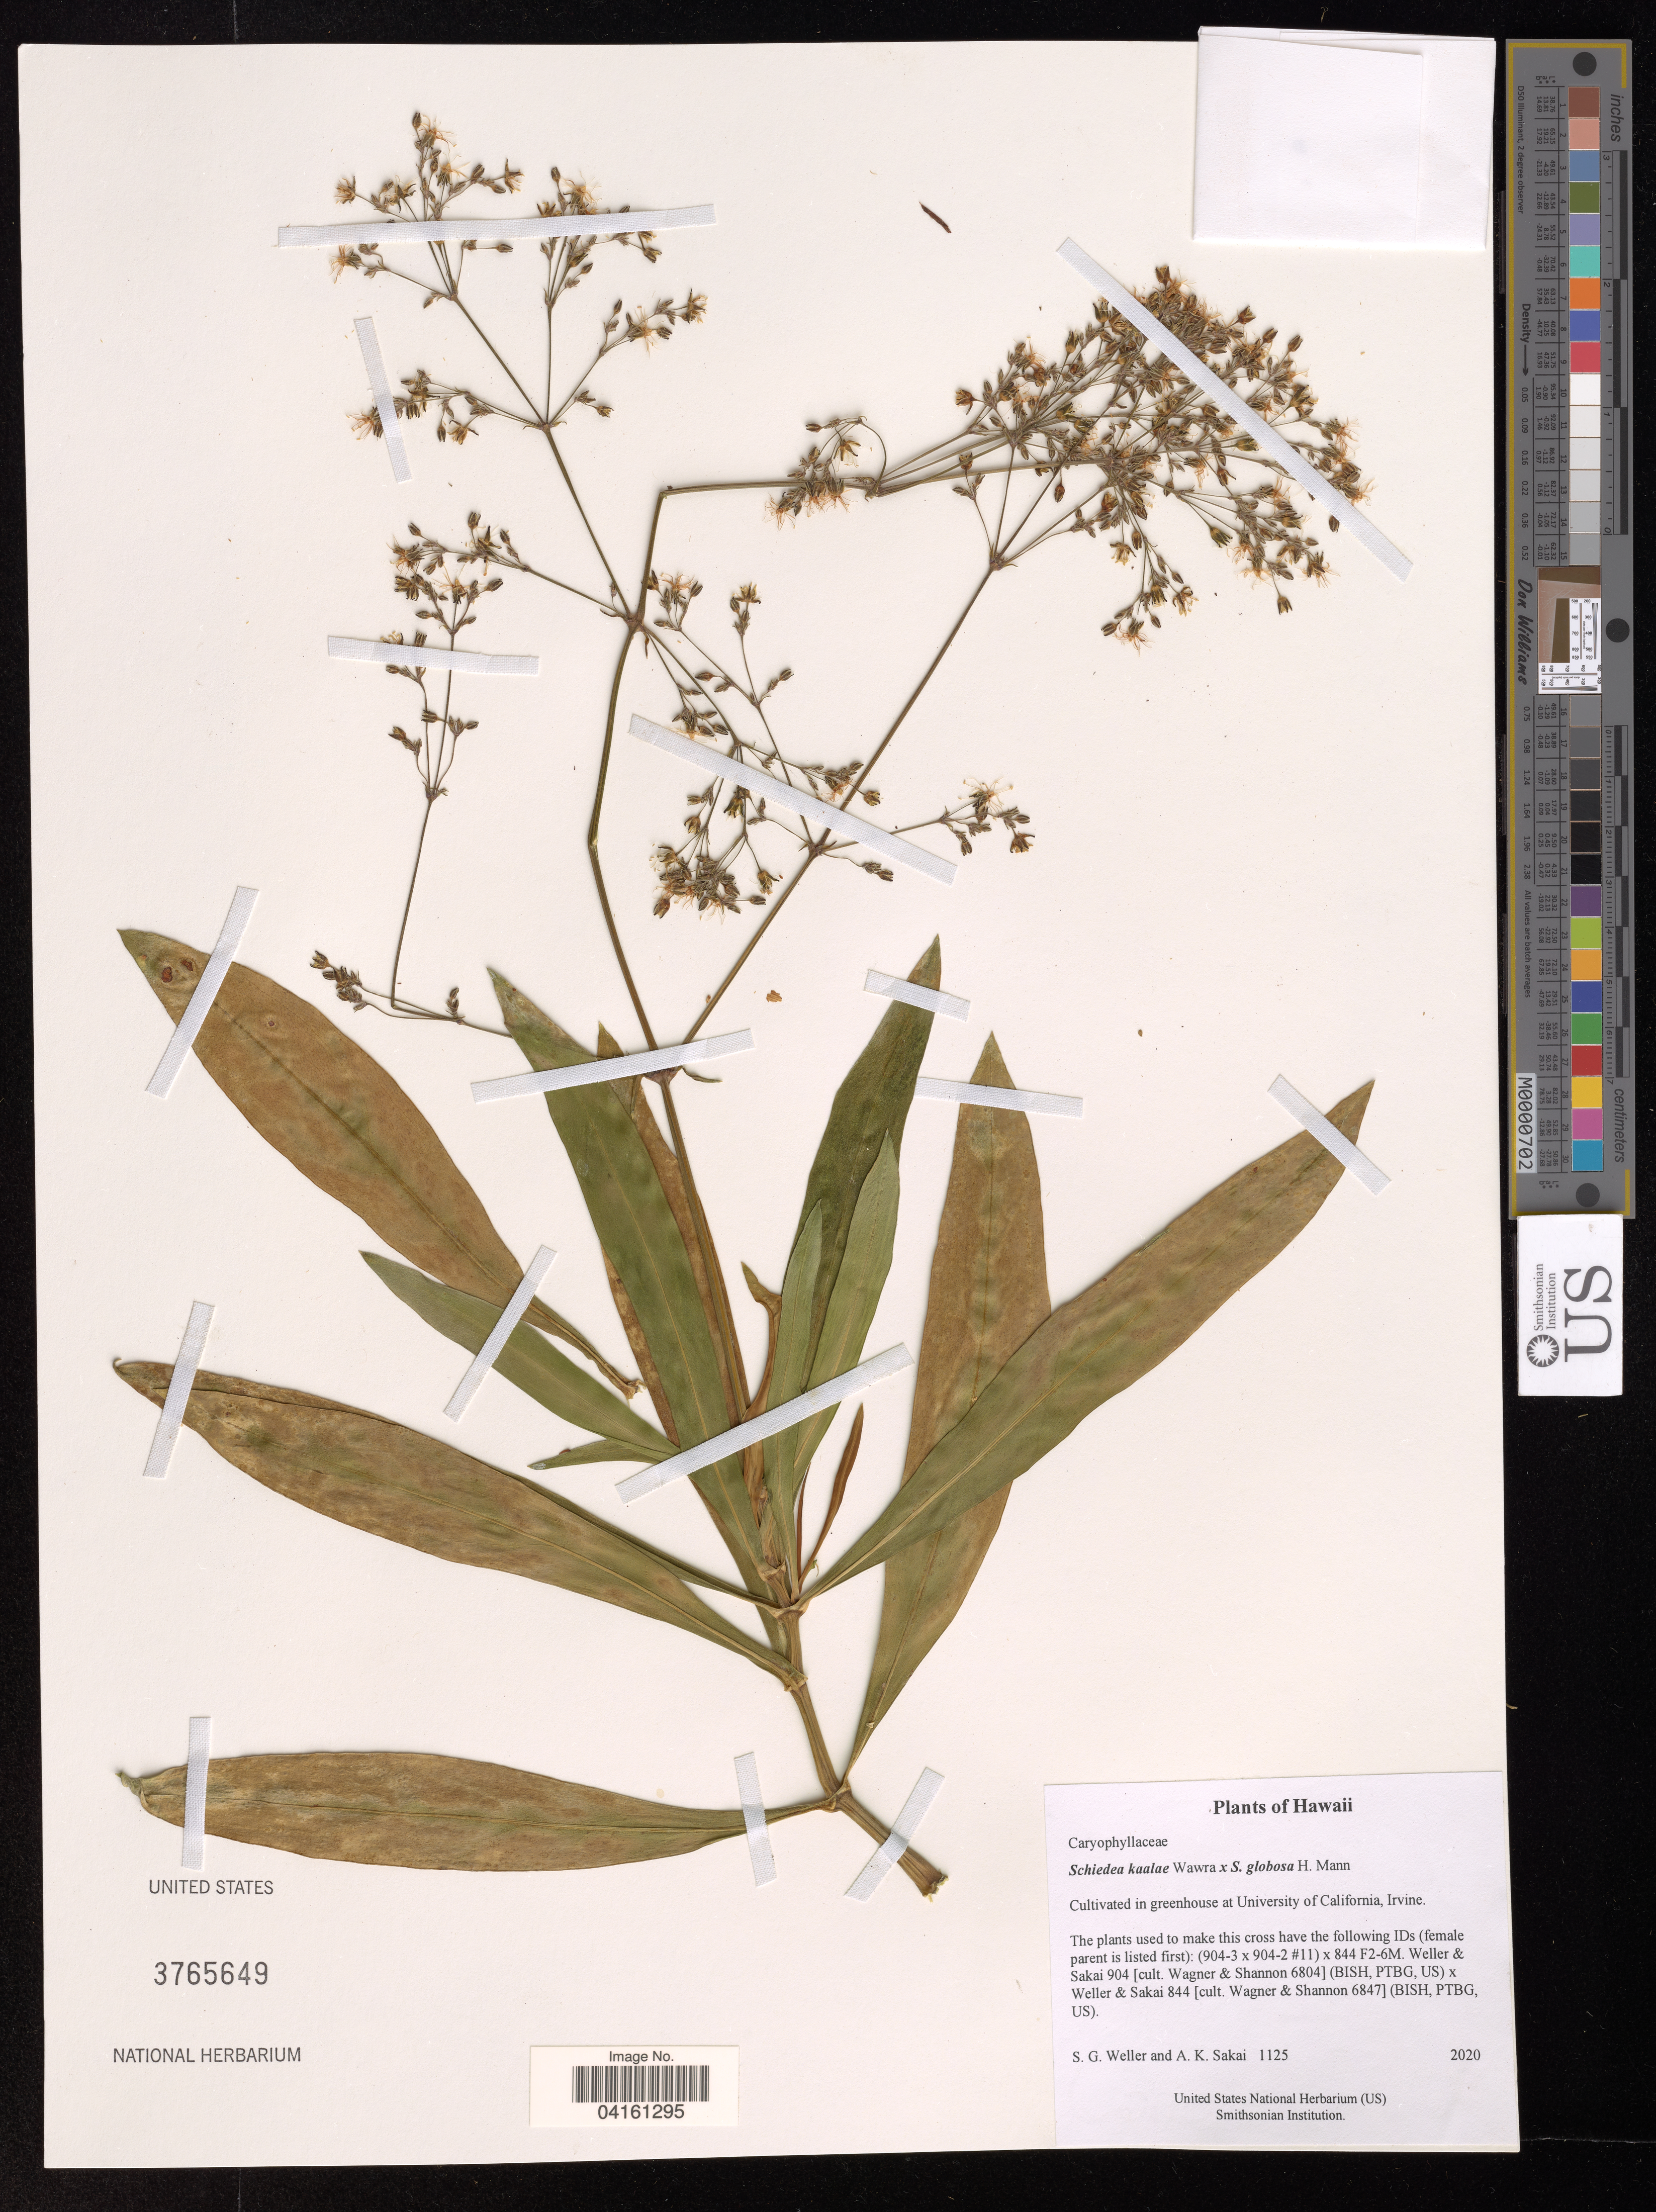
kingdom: Plantae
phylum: Tracheophyta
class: Magnoliopsida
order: Caryophyllales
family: Caryophyllaceae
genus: Schiedea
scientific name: Schiedea globosa x S. kaalae Wawra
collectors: S. G. Weller & A. Sakai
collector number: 1125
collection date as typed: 2020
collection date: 2020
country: United States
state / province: California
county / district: Orange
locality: Cultivated in greenhouse at University of California, Irvine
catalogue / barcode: US 3765649